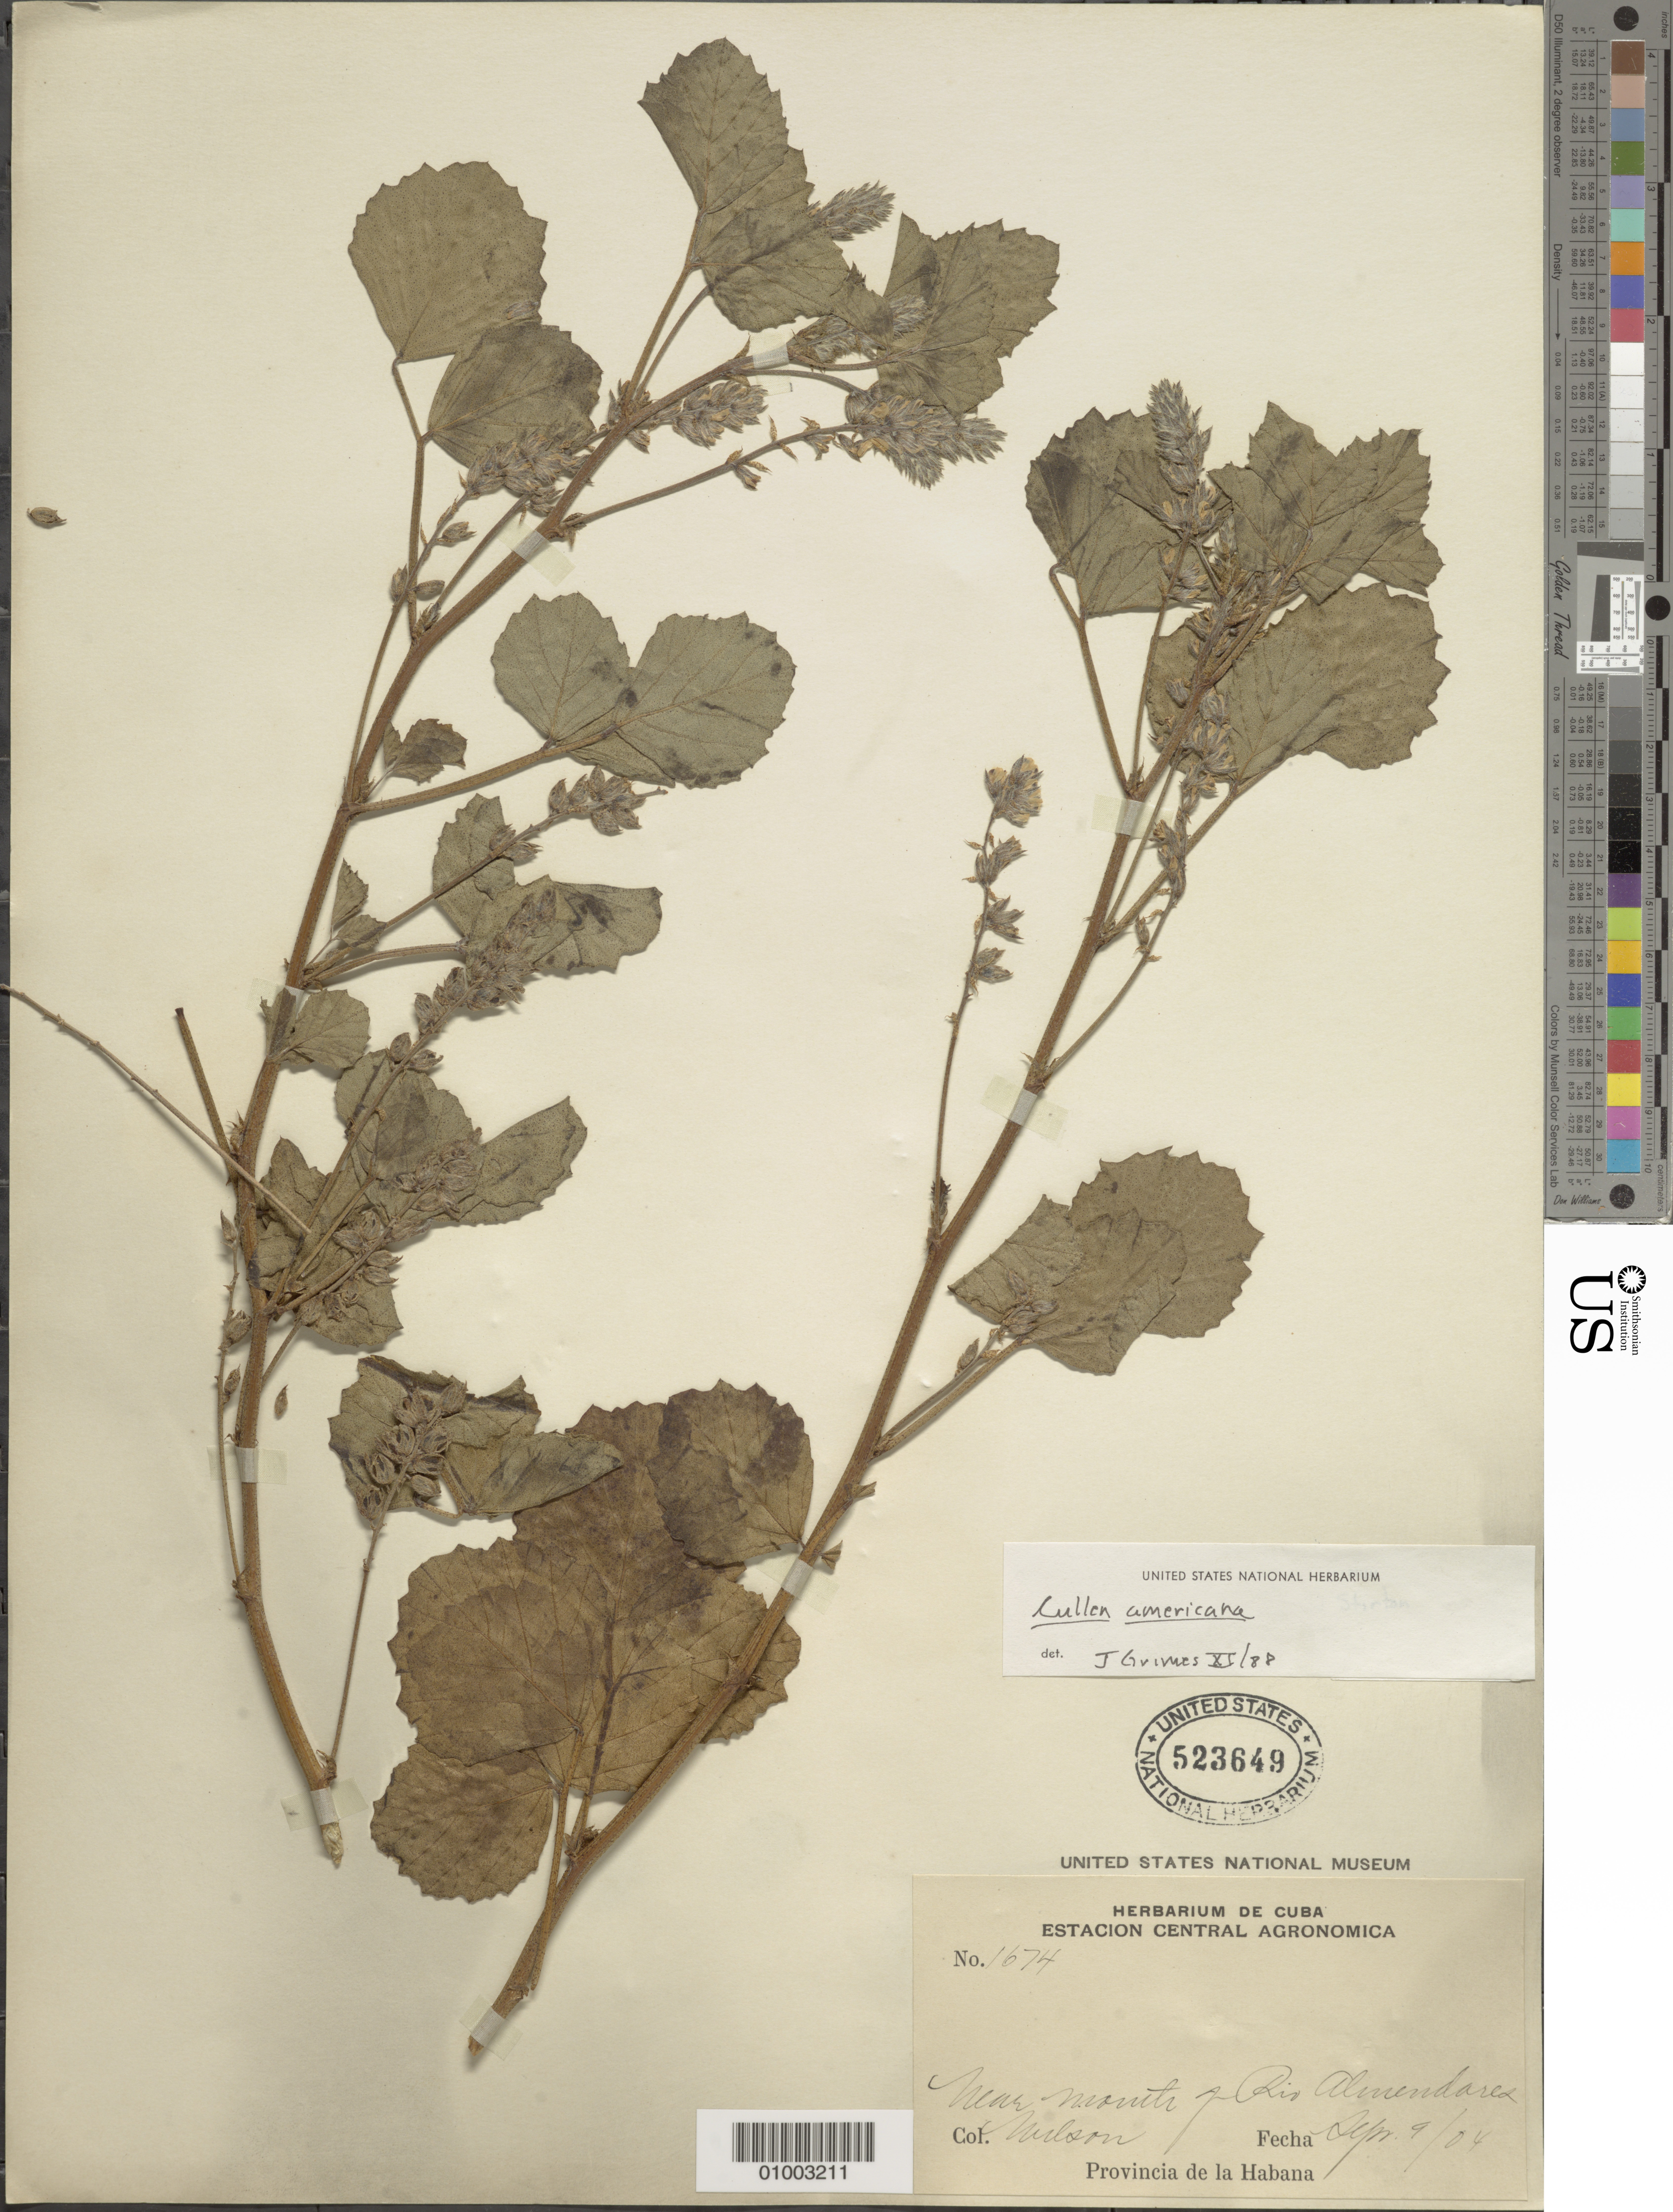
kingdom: Plantae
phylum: Tracheophyta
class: Magnoliopsida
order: Fabales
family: Fabaceae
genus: Cullen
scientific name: Cullen americanum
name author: (L.) Rydb.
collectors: -- Wilson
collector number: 1674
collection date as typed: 09 Sep 1904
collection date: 1904-09-09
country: Cuba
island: Cuba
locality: Near mouth of Rio Almendares, Habana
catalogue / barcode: US 523649